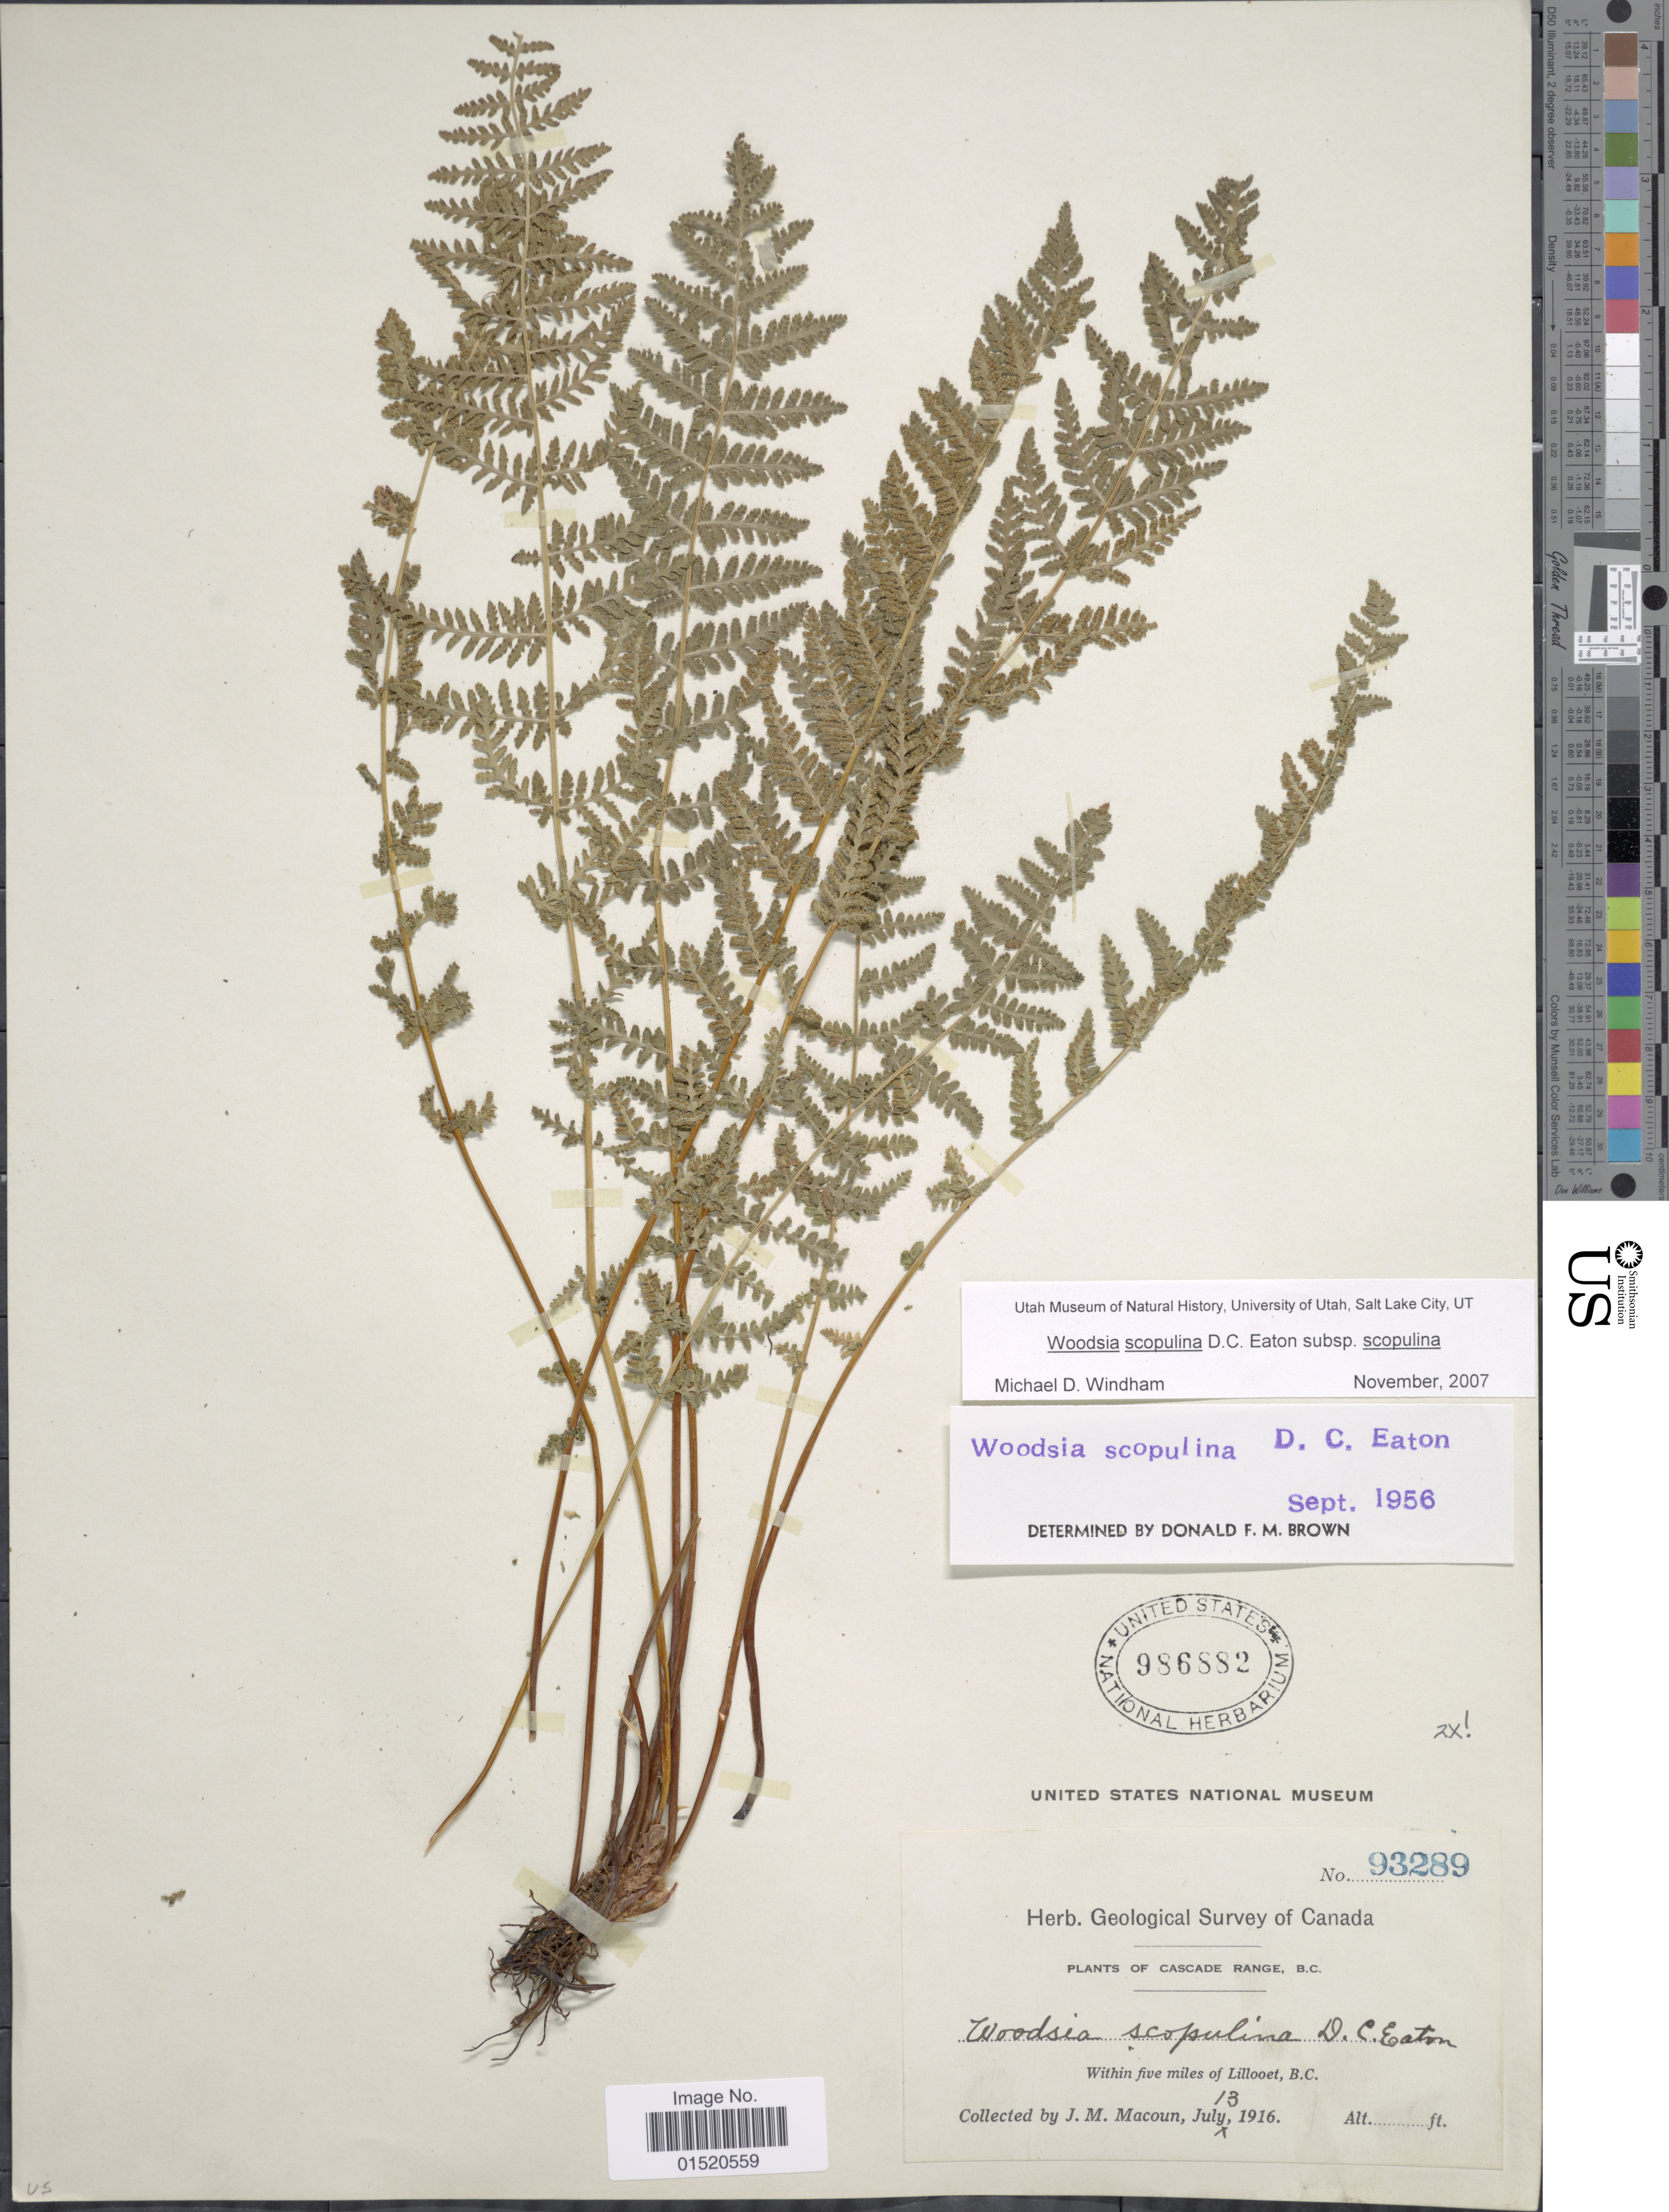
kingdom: Plantae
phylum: Tracheophyta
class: Polypodiopsida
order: Polypodiales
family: Woodsiaceae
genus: Woodsia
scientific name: Woodsia scopulina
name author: D.C. Eaton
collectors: J. M. Macoun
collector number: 93289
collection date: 1916-07-13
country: Canada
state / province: British Columbia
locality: Cascade Range, Within five miles of Lillooet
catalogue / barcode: US 986882